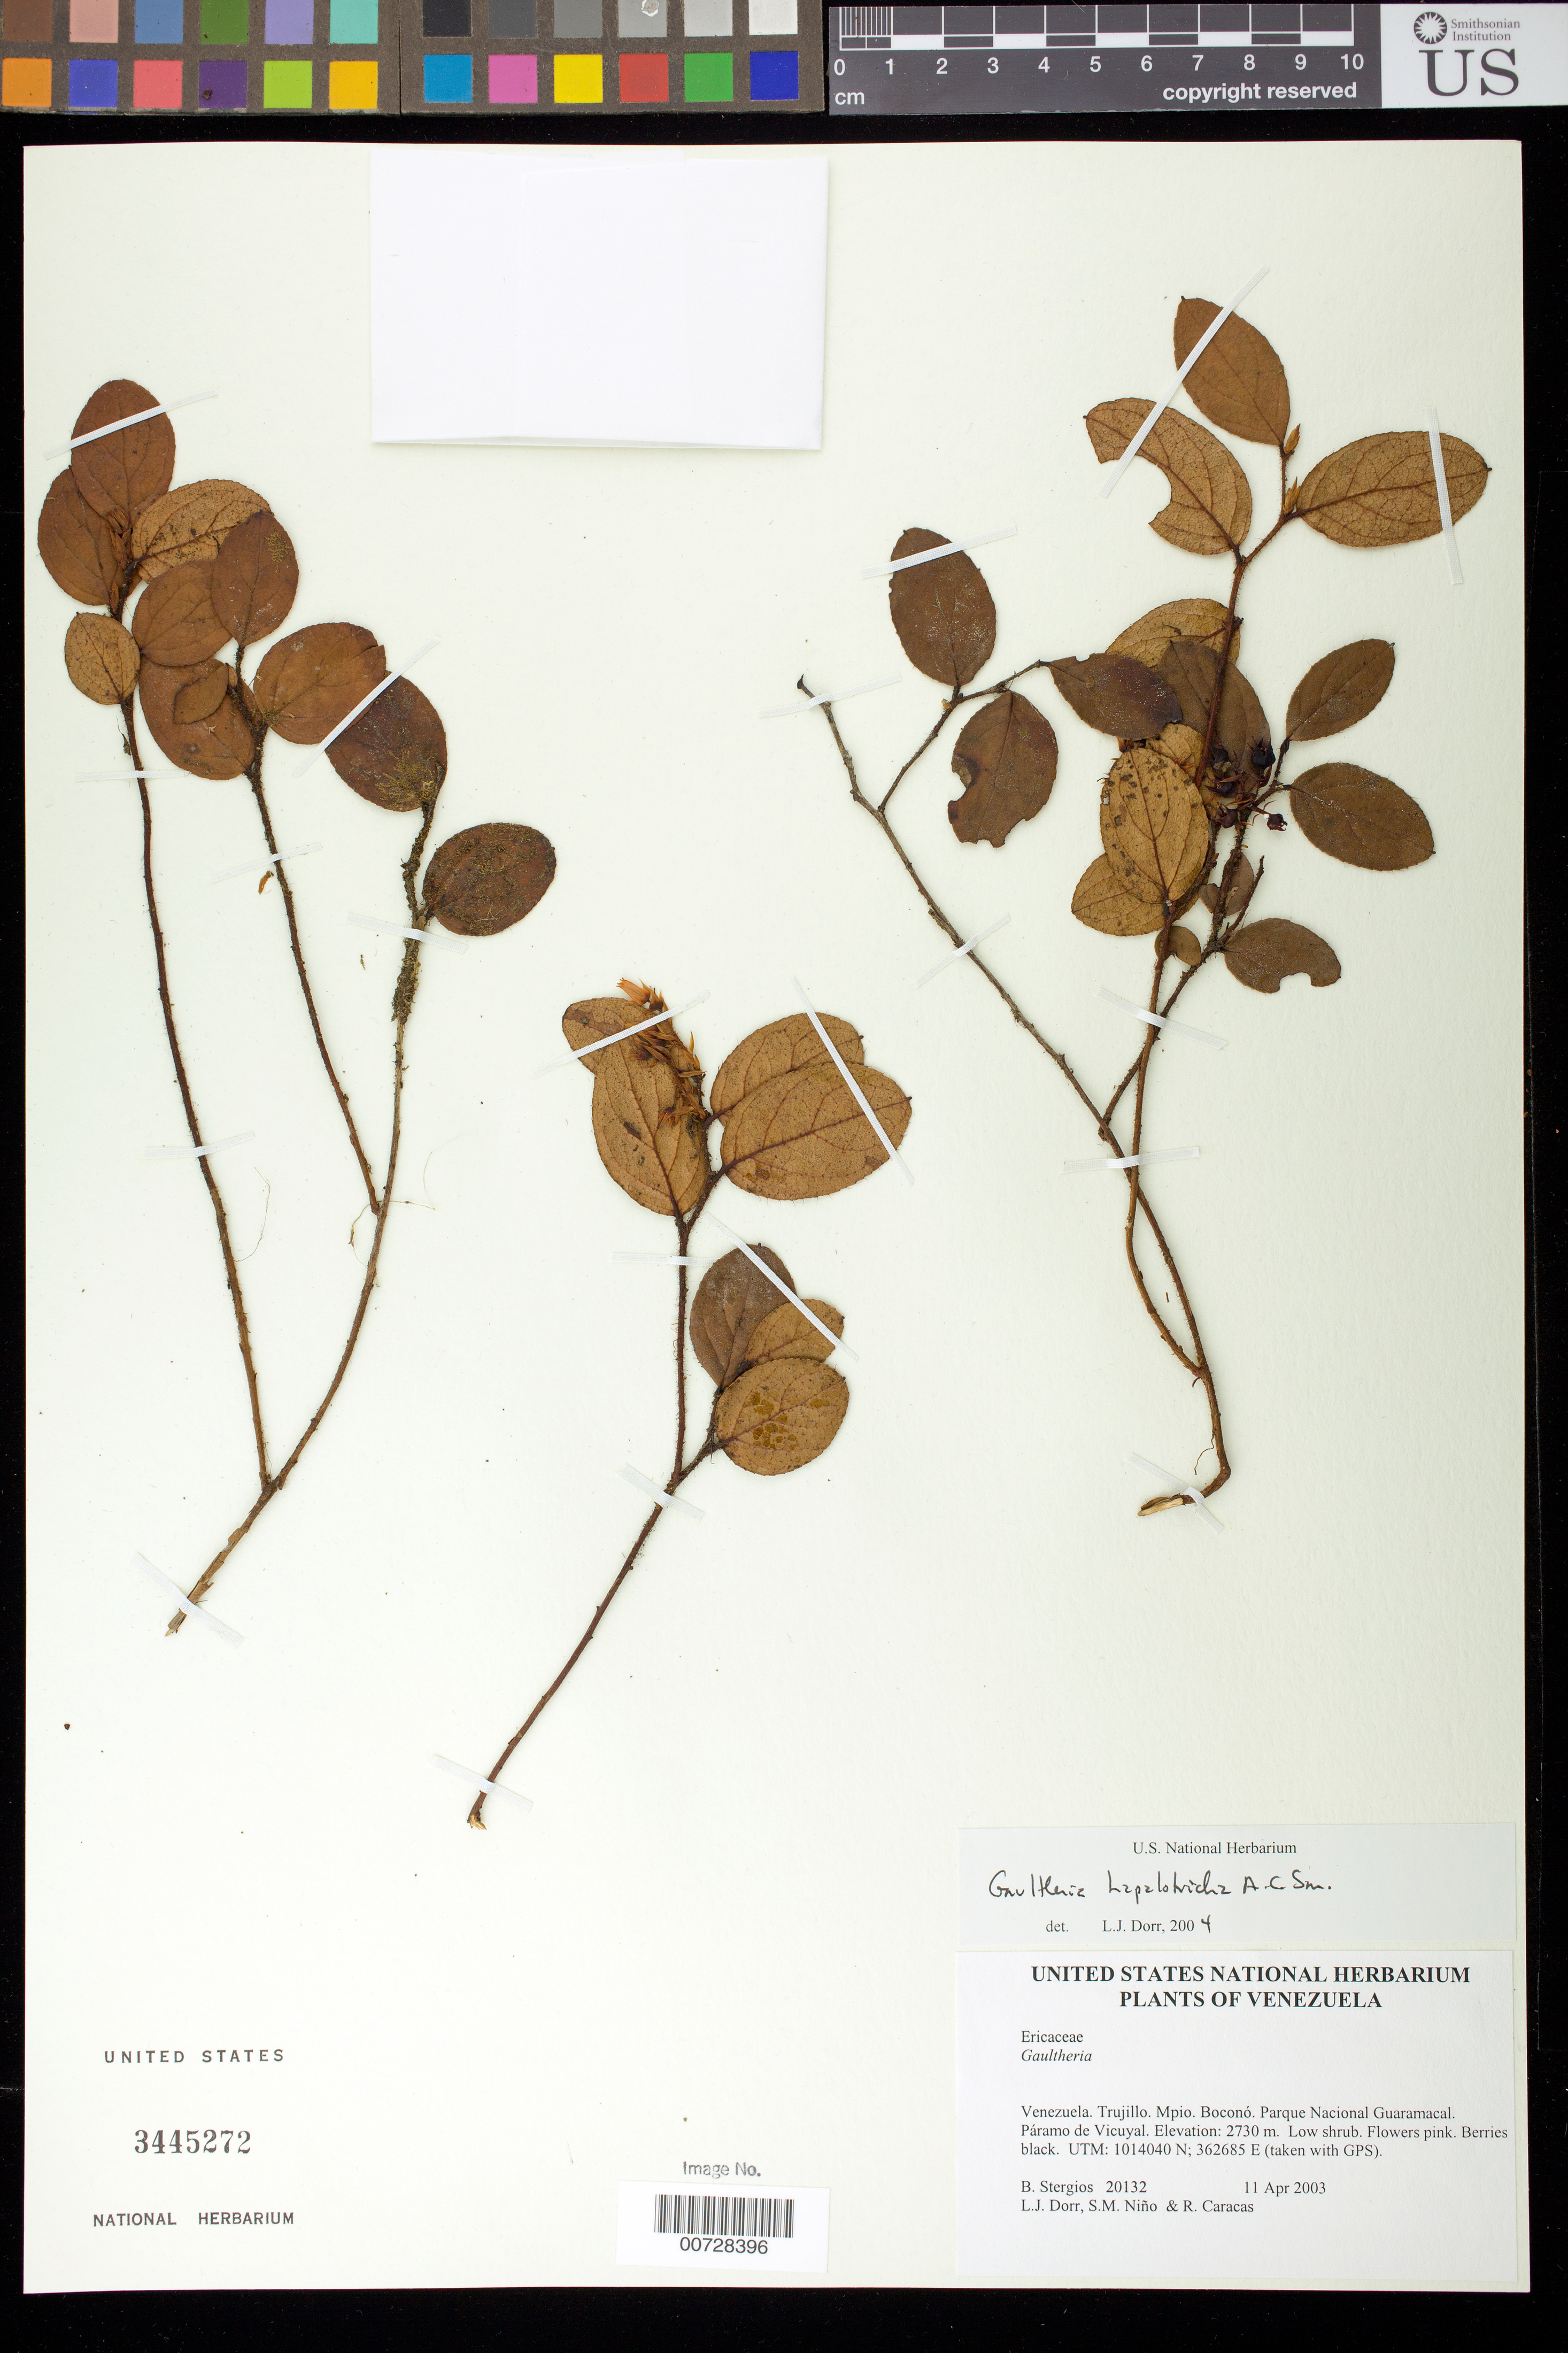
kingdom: Plantae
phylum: Tracheophyta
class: Magnoliopsida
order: Ericales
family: Ericaceae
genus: Gaultheria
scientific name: Gaultheria hapalotricha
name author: A.C. Sm.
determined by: Dorr, L. J., (BOT), Smithsonian Institution - National Museum of Natural History (UNITED STATES)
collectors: B. G. Stergios, L. J. Dorr, S. M. Niño & R. Caracas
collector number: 20132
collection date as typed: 11 Apr 2003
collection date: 2003-04-11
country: Venezuela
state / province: Trujillo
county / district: Boconó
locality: Parque Nacional Guaramacal. Páramo de Vicuyal.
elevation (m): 2730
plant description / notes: NY, PORT, US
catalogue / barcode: US 3445272